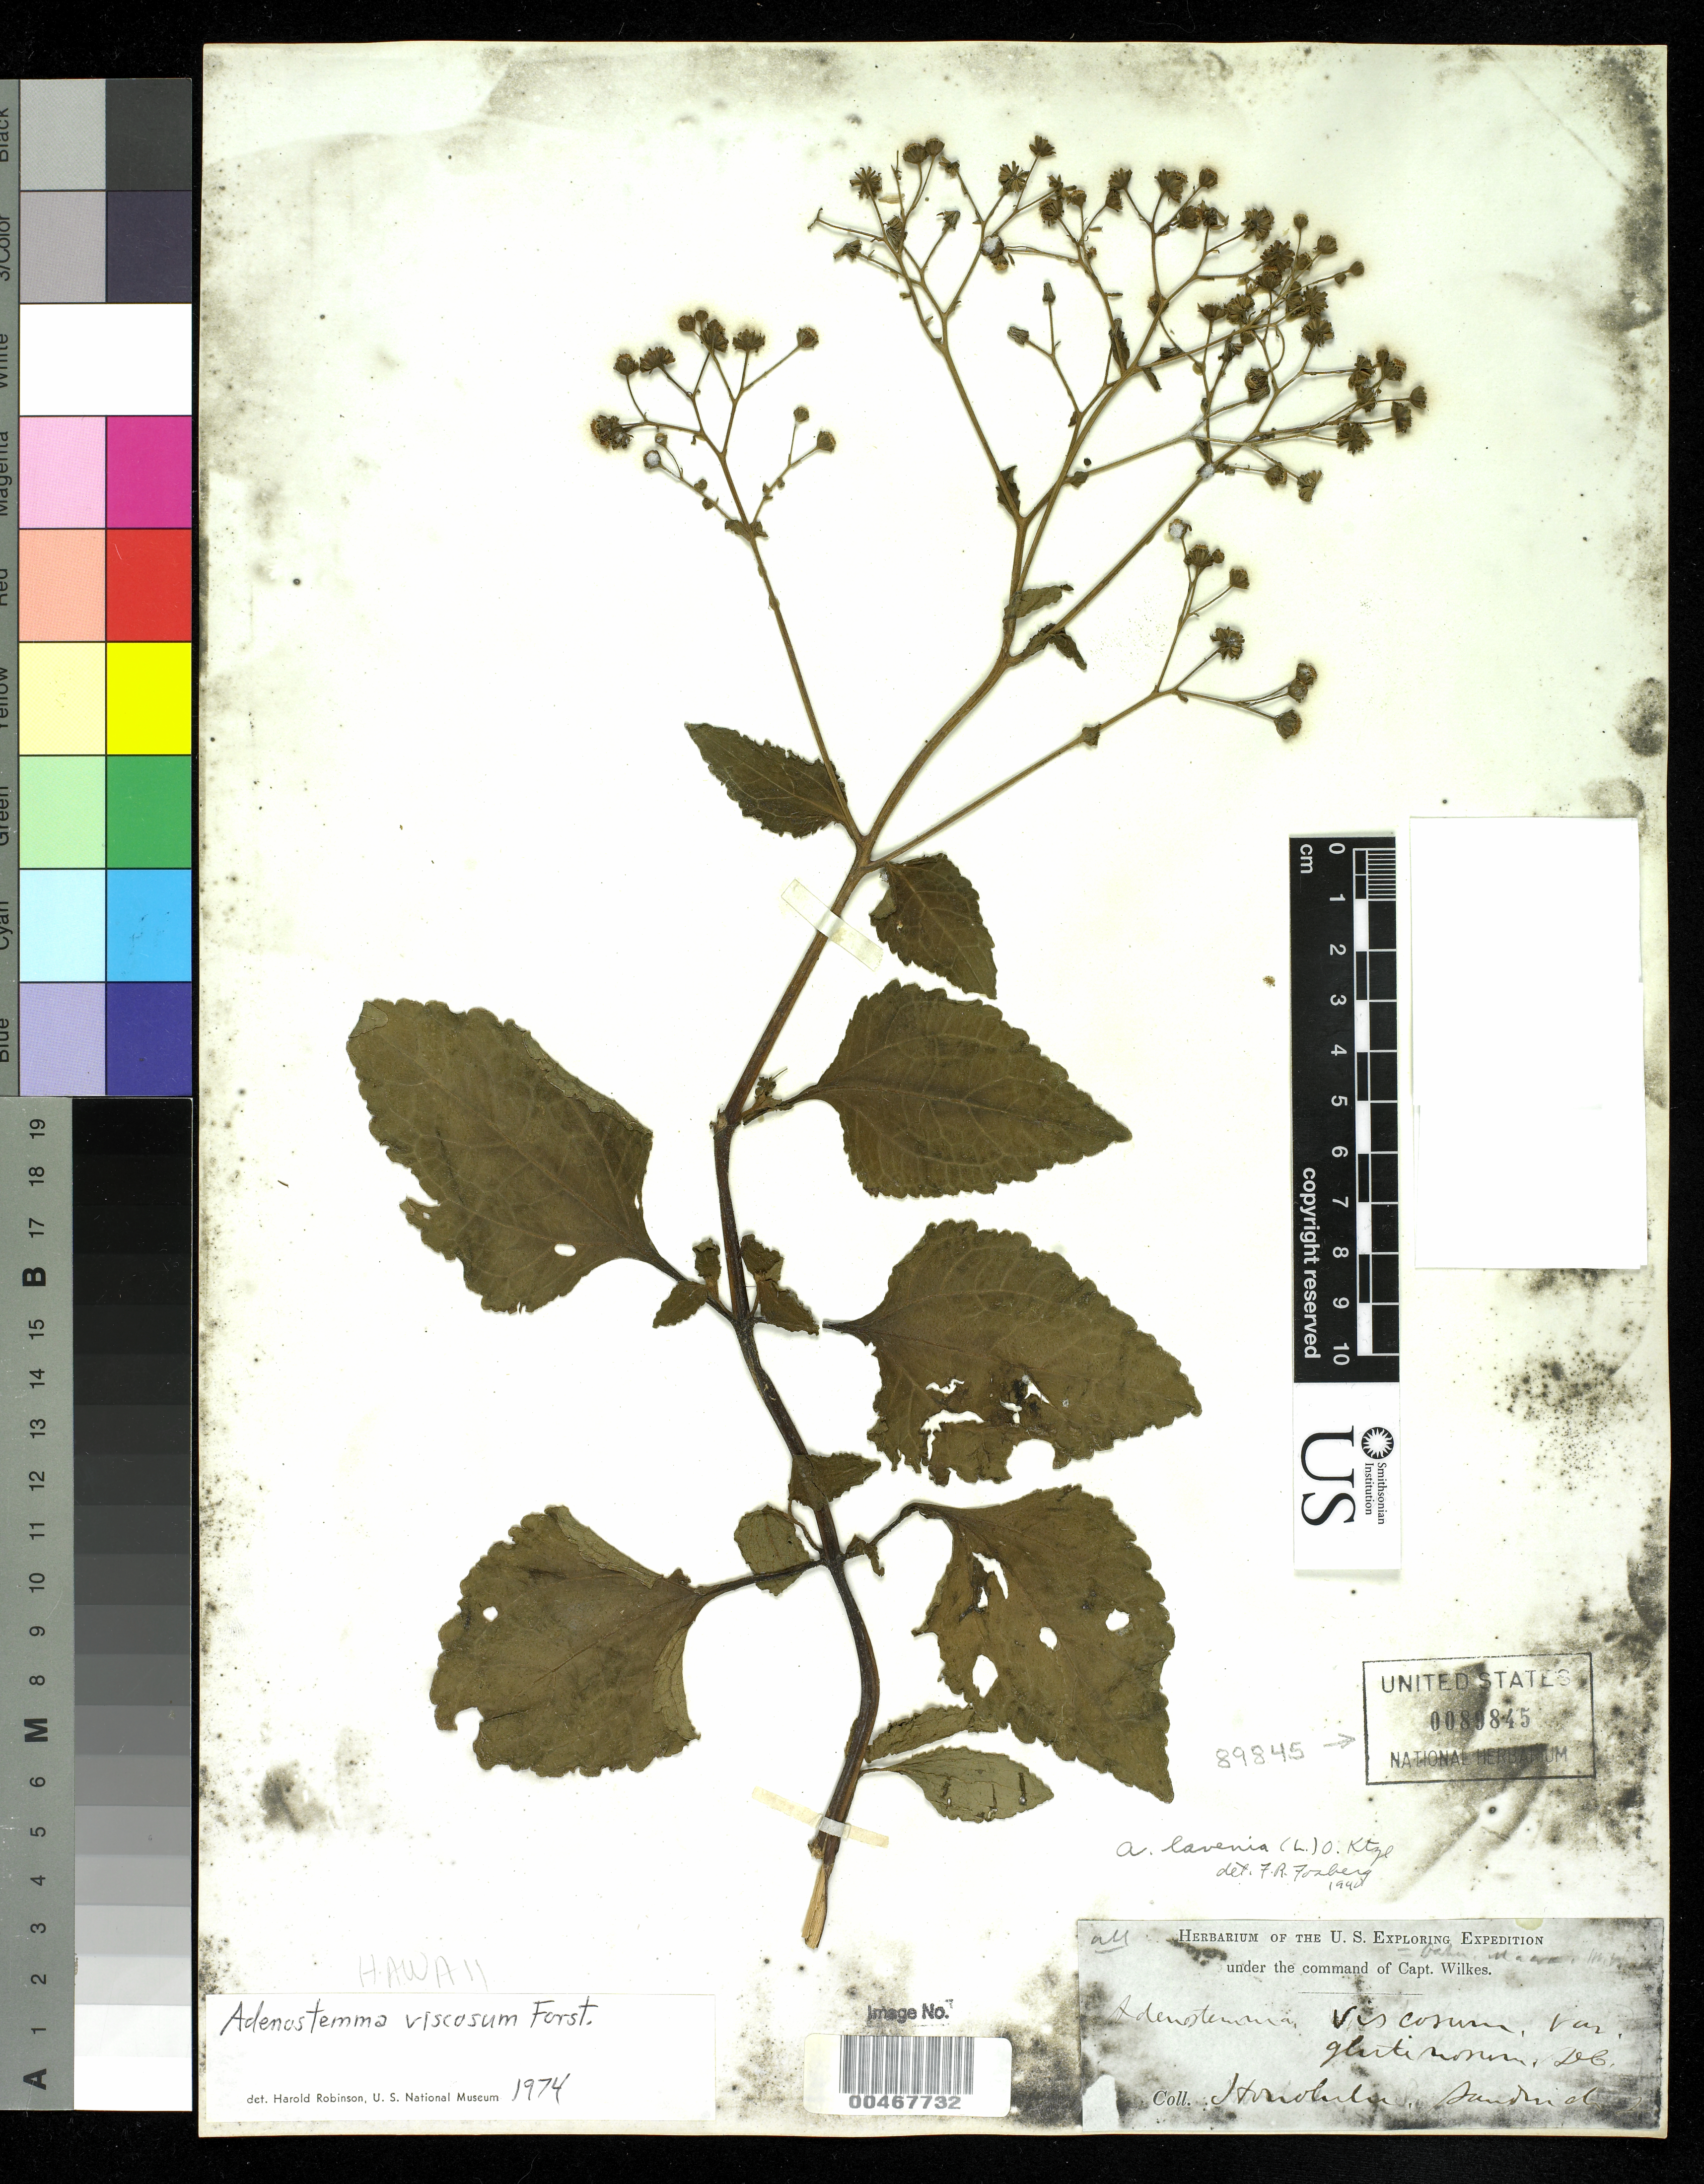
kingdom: Plantae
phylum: Tracheophyta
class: Magnoliopsida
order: Asterales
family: Asteraceae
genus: Adenostemma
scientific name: Adenostemma viscosum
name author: J.R. Forst. & G. Forst.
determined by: Robinson, Harold E., (US)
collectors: Wilkes Explor. Exped.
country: United States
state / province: Hawaii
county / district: Honolulu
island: Oahu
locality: Honolulu, Sandwich Isl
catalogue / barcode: US 89845